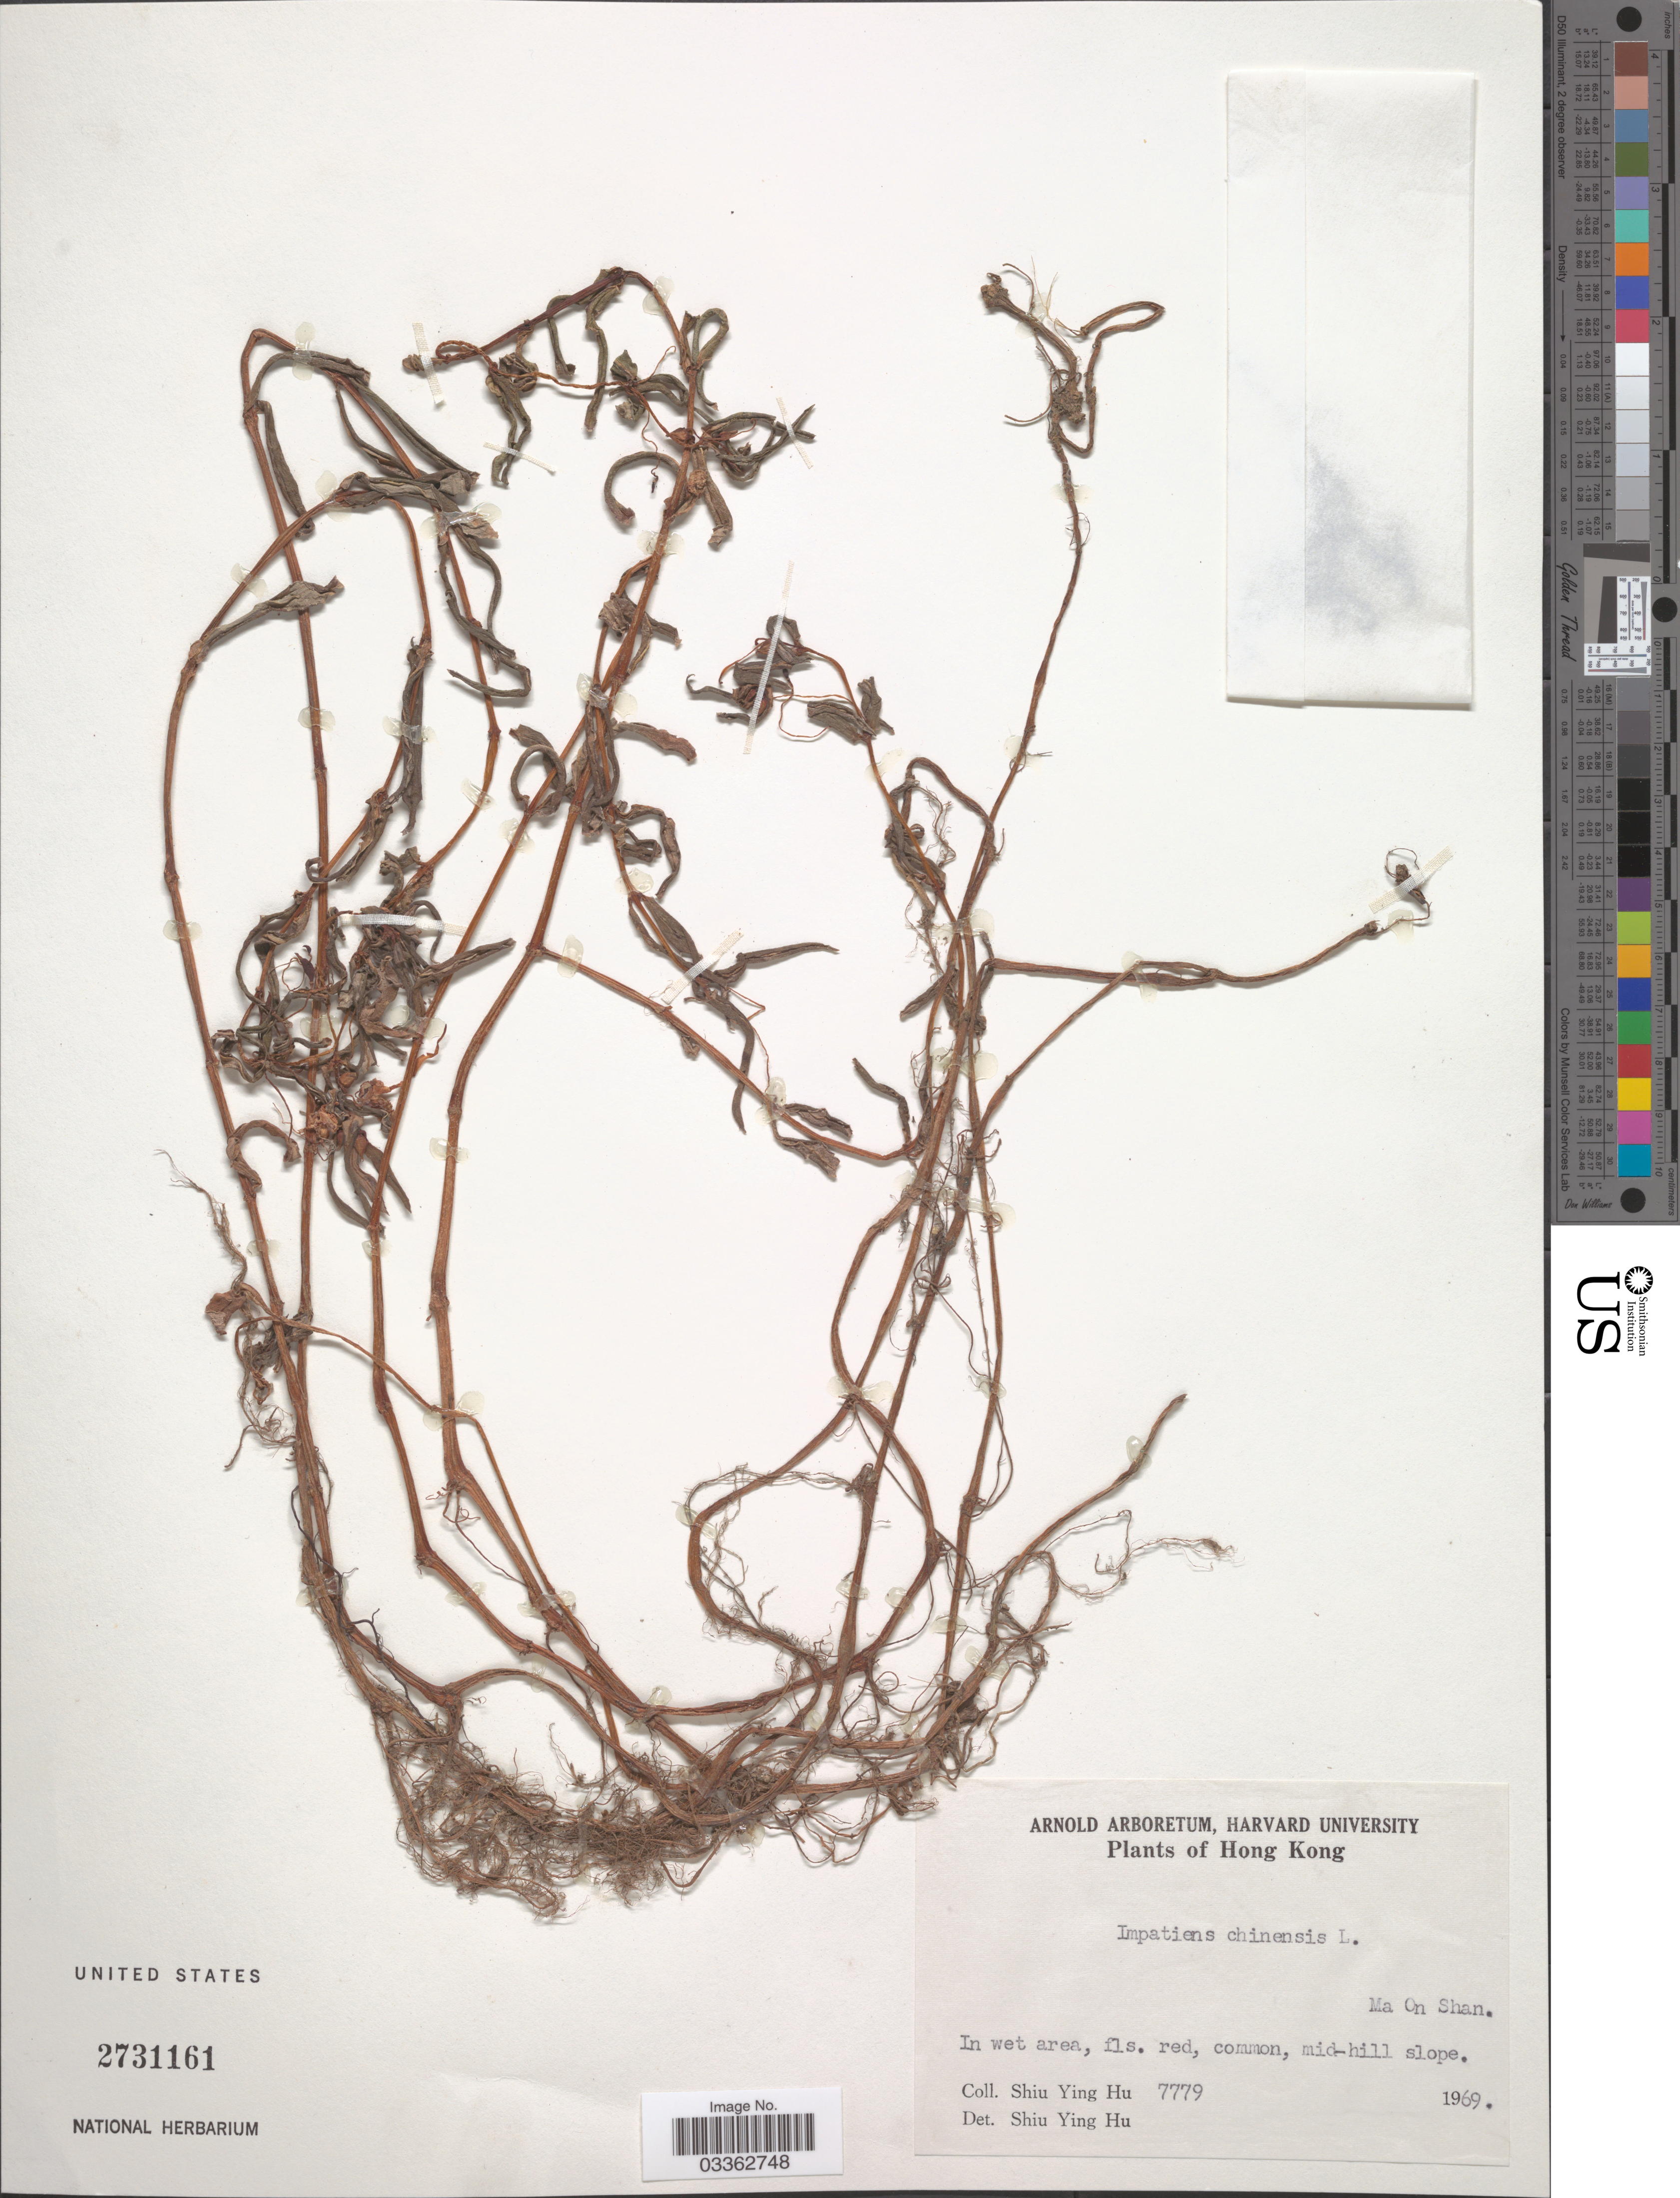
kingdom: Plantae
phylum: Tracheophyta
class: Magnoliopsida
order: Ericales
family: Balsaminaceae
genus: Impatiens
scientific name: Impatiens chinensis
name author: L.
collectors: S. Y. Hu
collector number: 7779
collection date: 1969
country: China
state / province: Hong Kong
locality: Ma On Shan.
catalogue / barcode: US 2731161